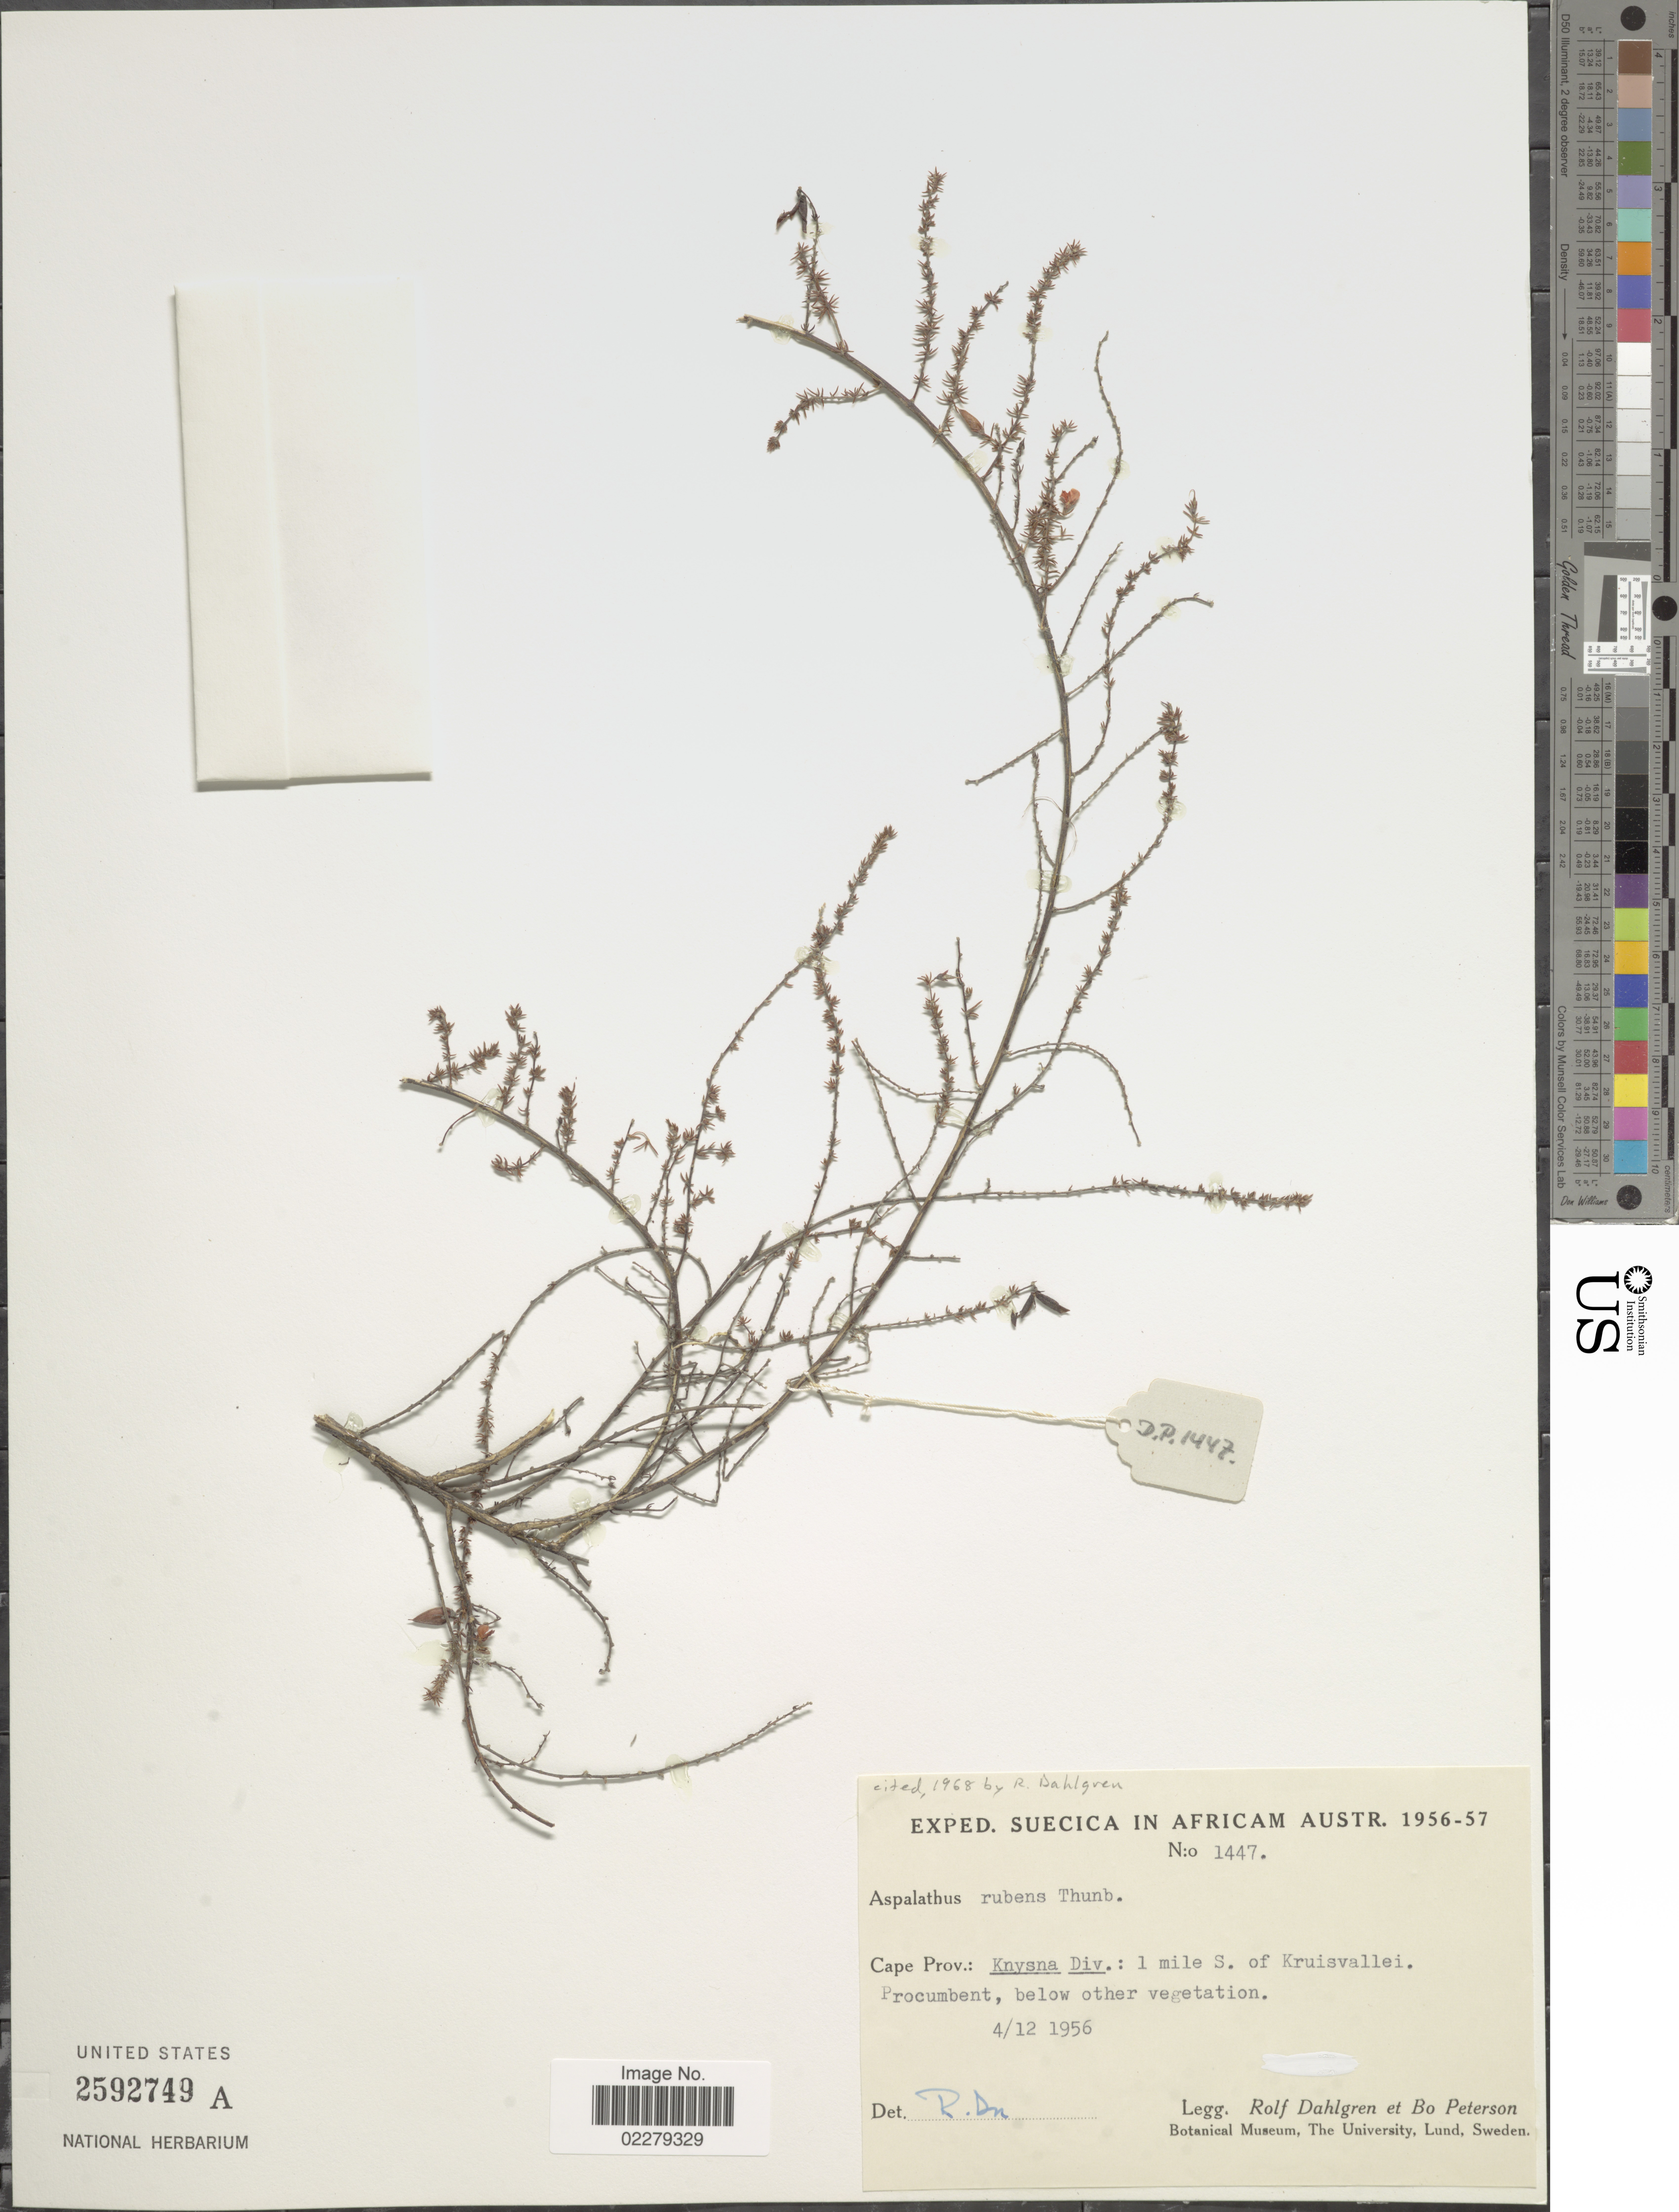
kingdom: Plantae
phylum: Tracheophyta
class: Magnoliopsida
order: Fabales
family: Fabaceae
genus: Aspalathus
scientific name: Aspalathus rubens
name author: Thunb.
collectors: R. Dahlgren & B. H. Peterson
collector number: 1447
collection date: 1956-12-04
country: South Africa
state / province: Western Cape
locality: Knysna Div.: 1 mile S. of Kruisvallei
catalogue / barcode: US 2592749A